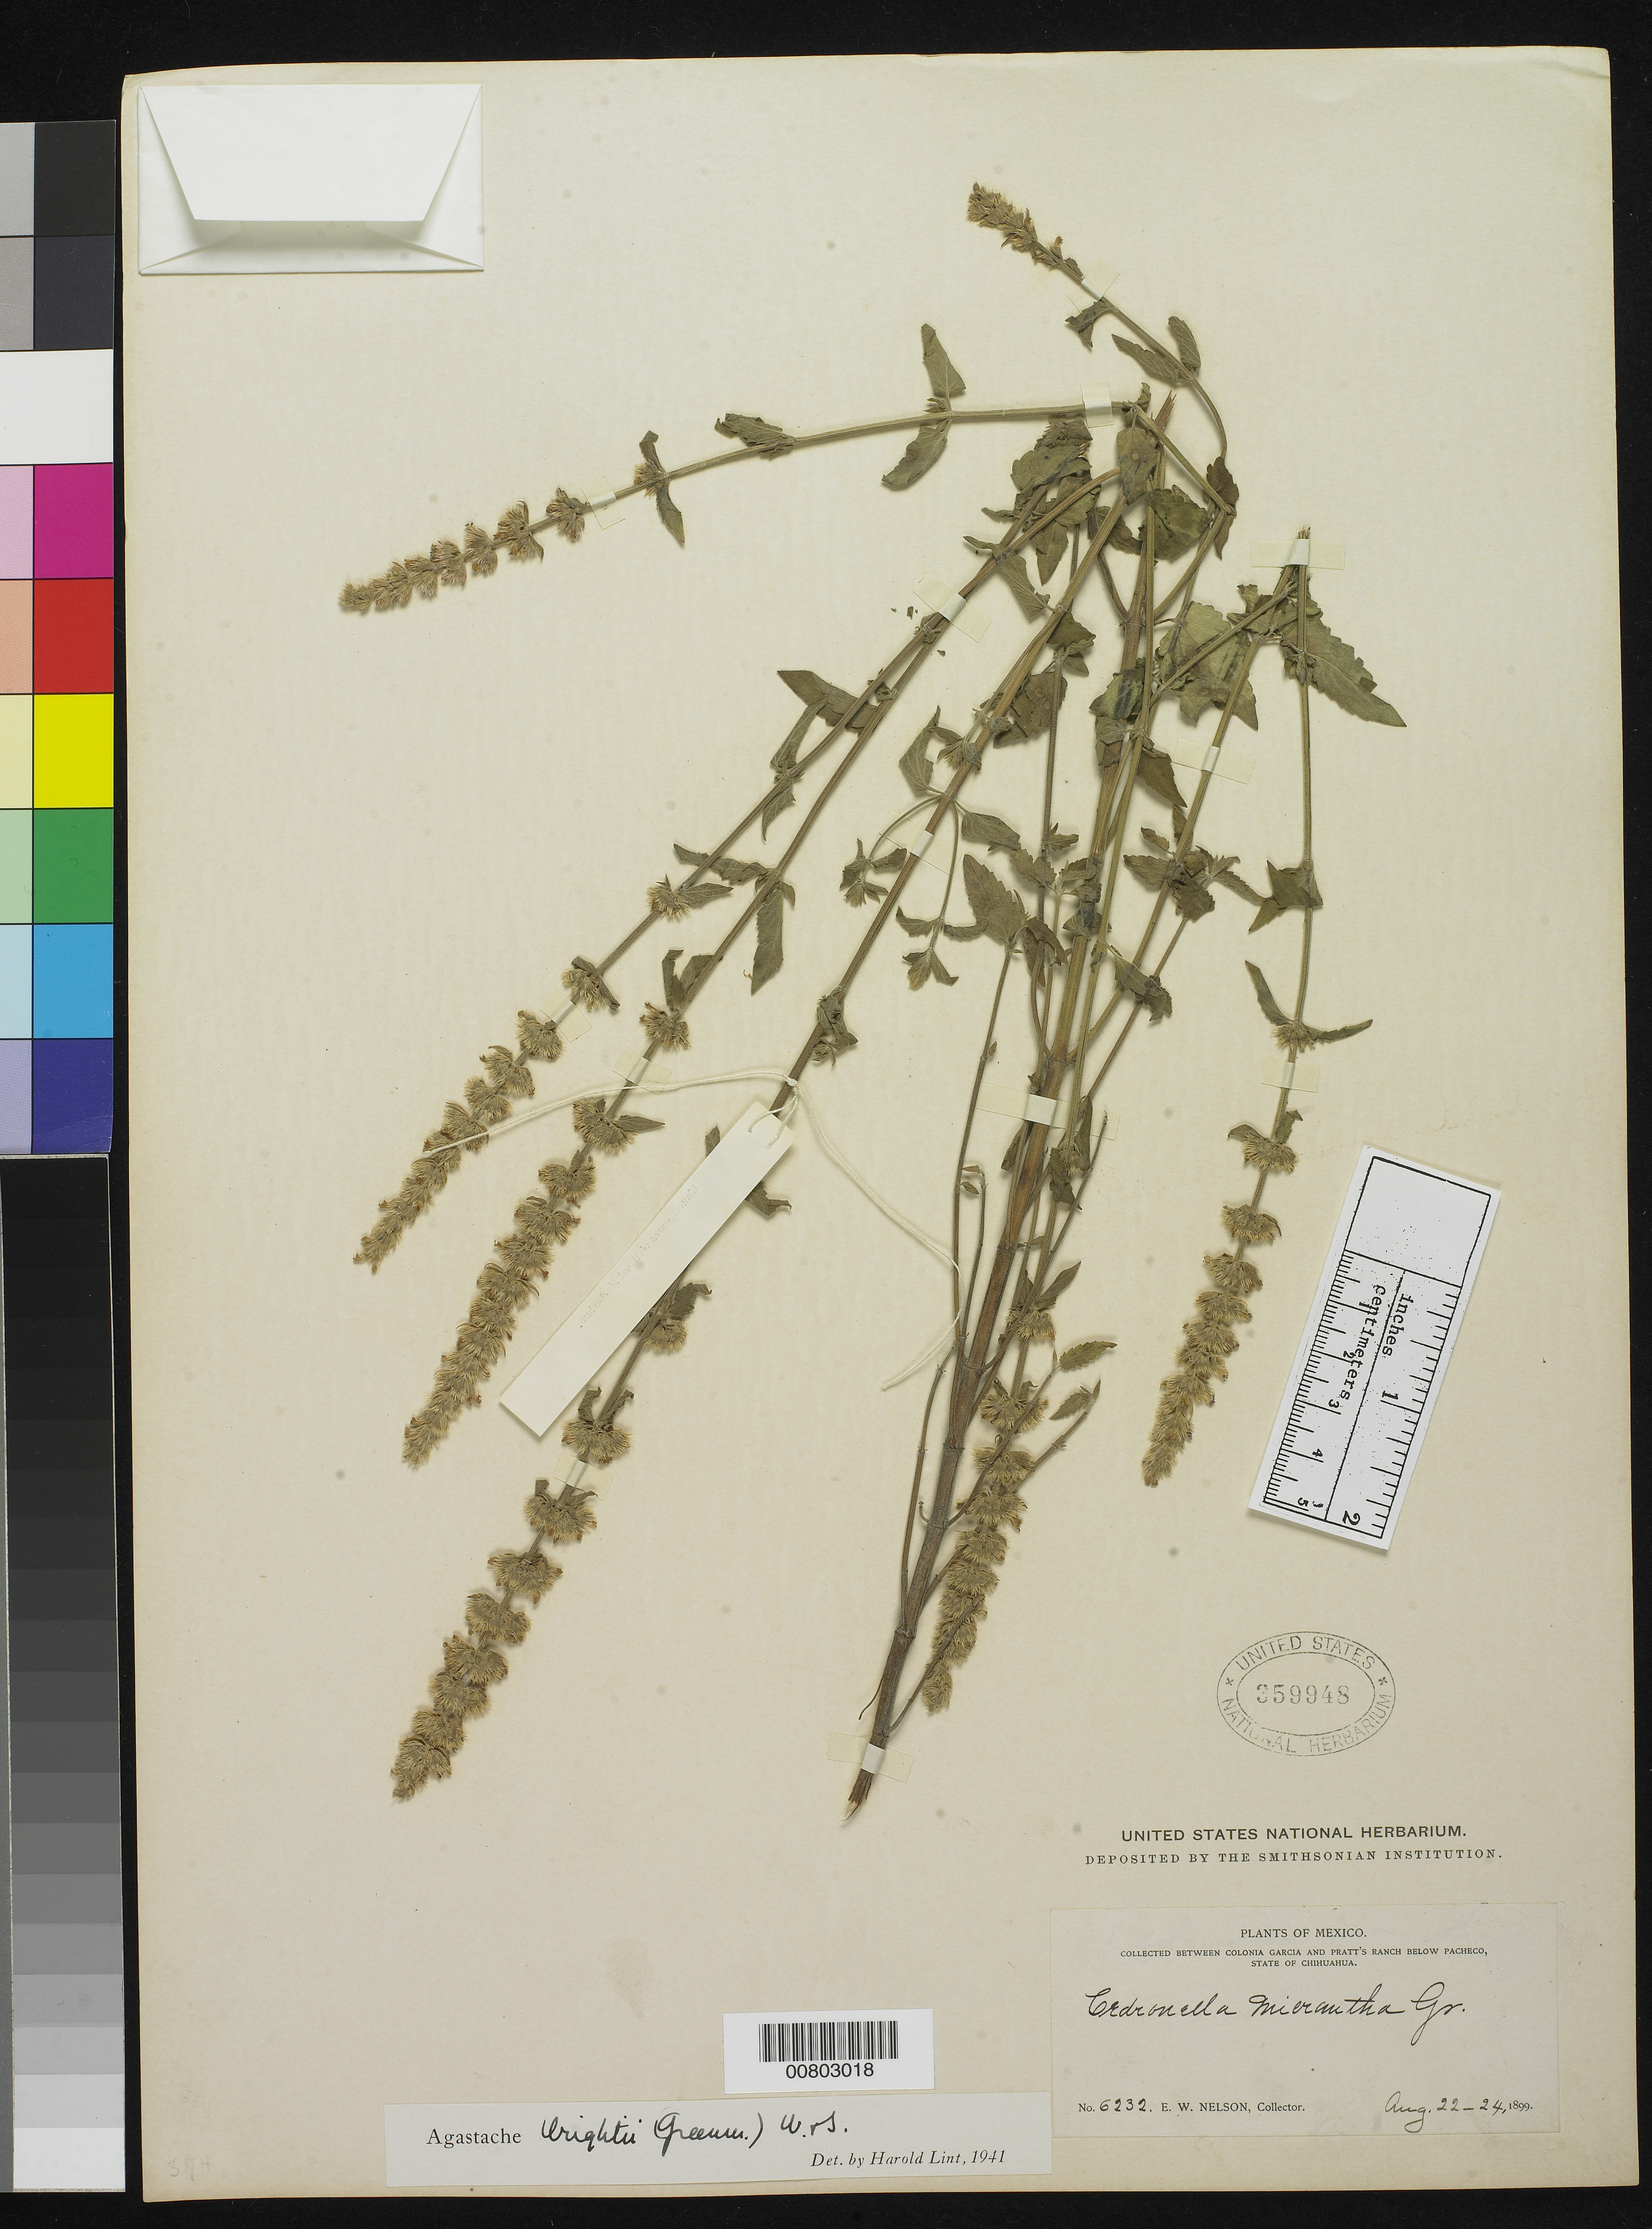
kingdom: Plantae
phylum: Tracheophyta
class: Magnoliopsida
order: Lamiales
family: Lamiaceae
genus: Agastache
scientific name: Agastache wrightii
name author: (Greenm.) Wooton & Standl.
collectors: E. W. Nelson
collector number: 6232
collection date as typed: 22 Aug 1899 to 24 Aug 1899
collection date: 1899-08-22/1899-08-24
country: Mexico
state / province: Chihuahua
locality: Between Colonia García and Pratt's Ranch below Pacheco, Chihuahua.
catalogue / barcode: US 359948